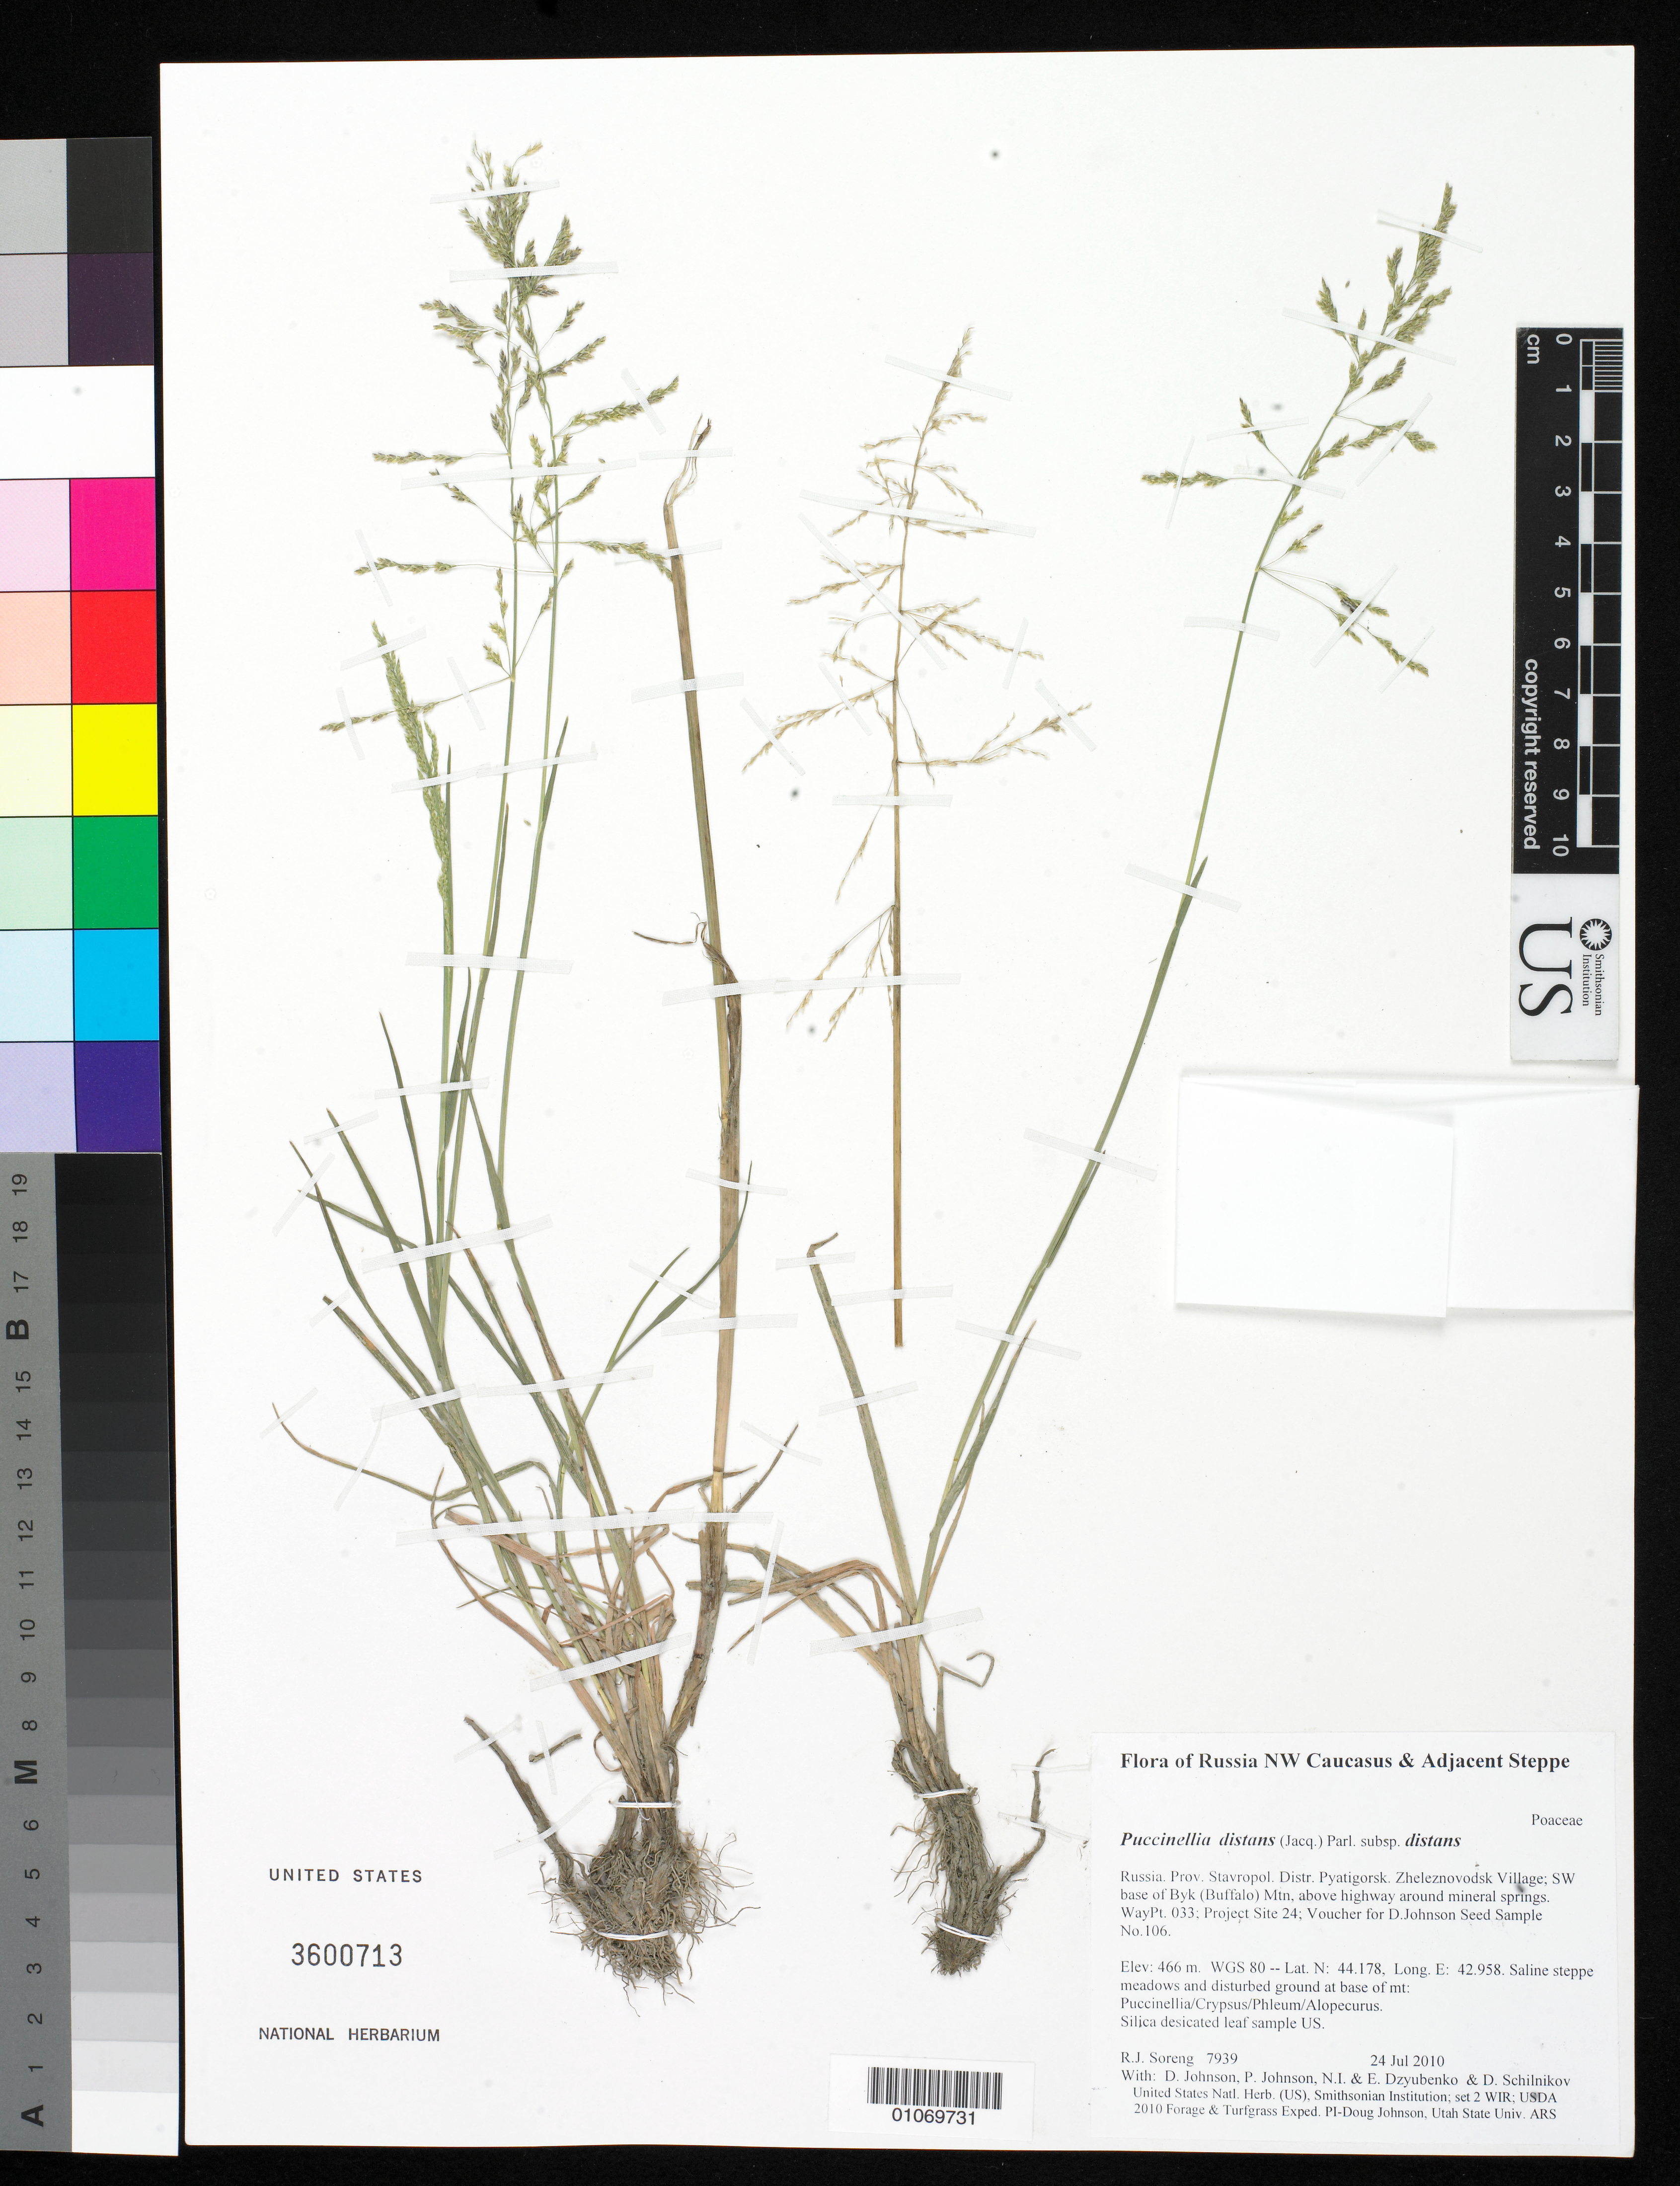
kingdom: Plantae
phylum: Tracheophyta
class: Liliopsida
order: Poales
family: Poaceae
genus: Puccinellia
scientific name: Puccinellia distans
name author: (Jacq.) Parl.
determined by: Poaceae Reorganization Project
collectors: R. J. Soreng, D. Johnson, P. Johnson, N. Dzyubenko, E. Dzyubenko & D. Schilnikov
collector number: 7939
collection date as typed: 24 Jul 2010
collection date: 2010-07-24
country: Russian Federation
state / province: Stavropol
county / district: Pyatigorsk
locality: Zheleznovodsk Village; SW base of Byk (Buffalo) Mtn, above highway around mineral springs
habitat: Saline steppe meadows and disturbed ground at base of mt: Puccinellia/Crypsus/Phleum/Alopecurus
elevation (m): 466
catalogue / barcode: US 3600713